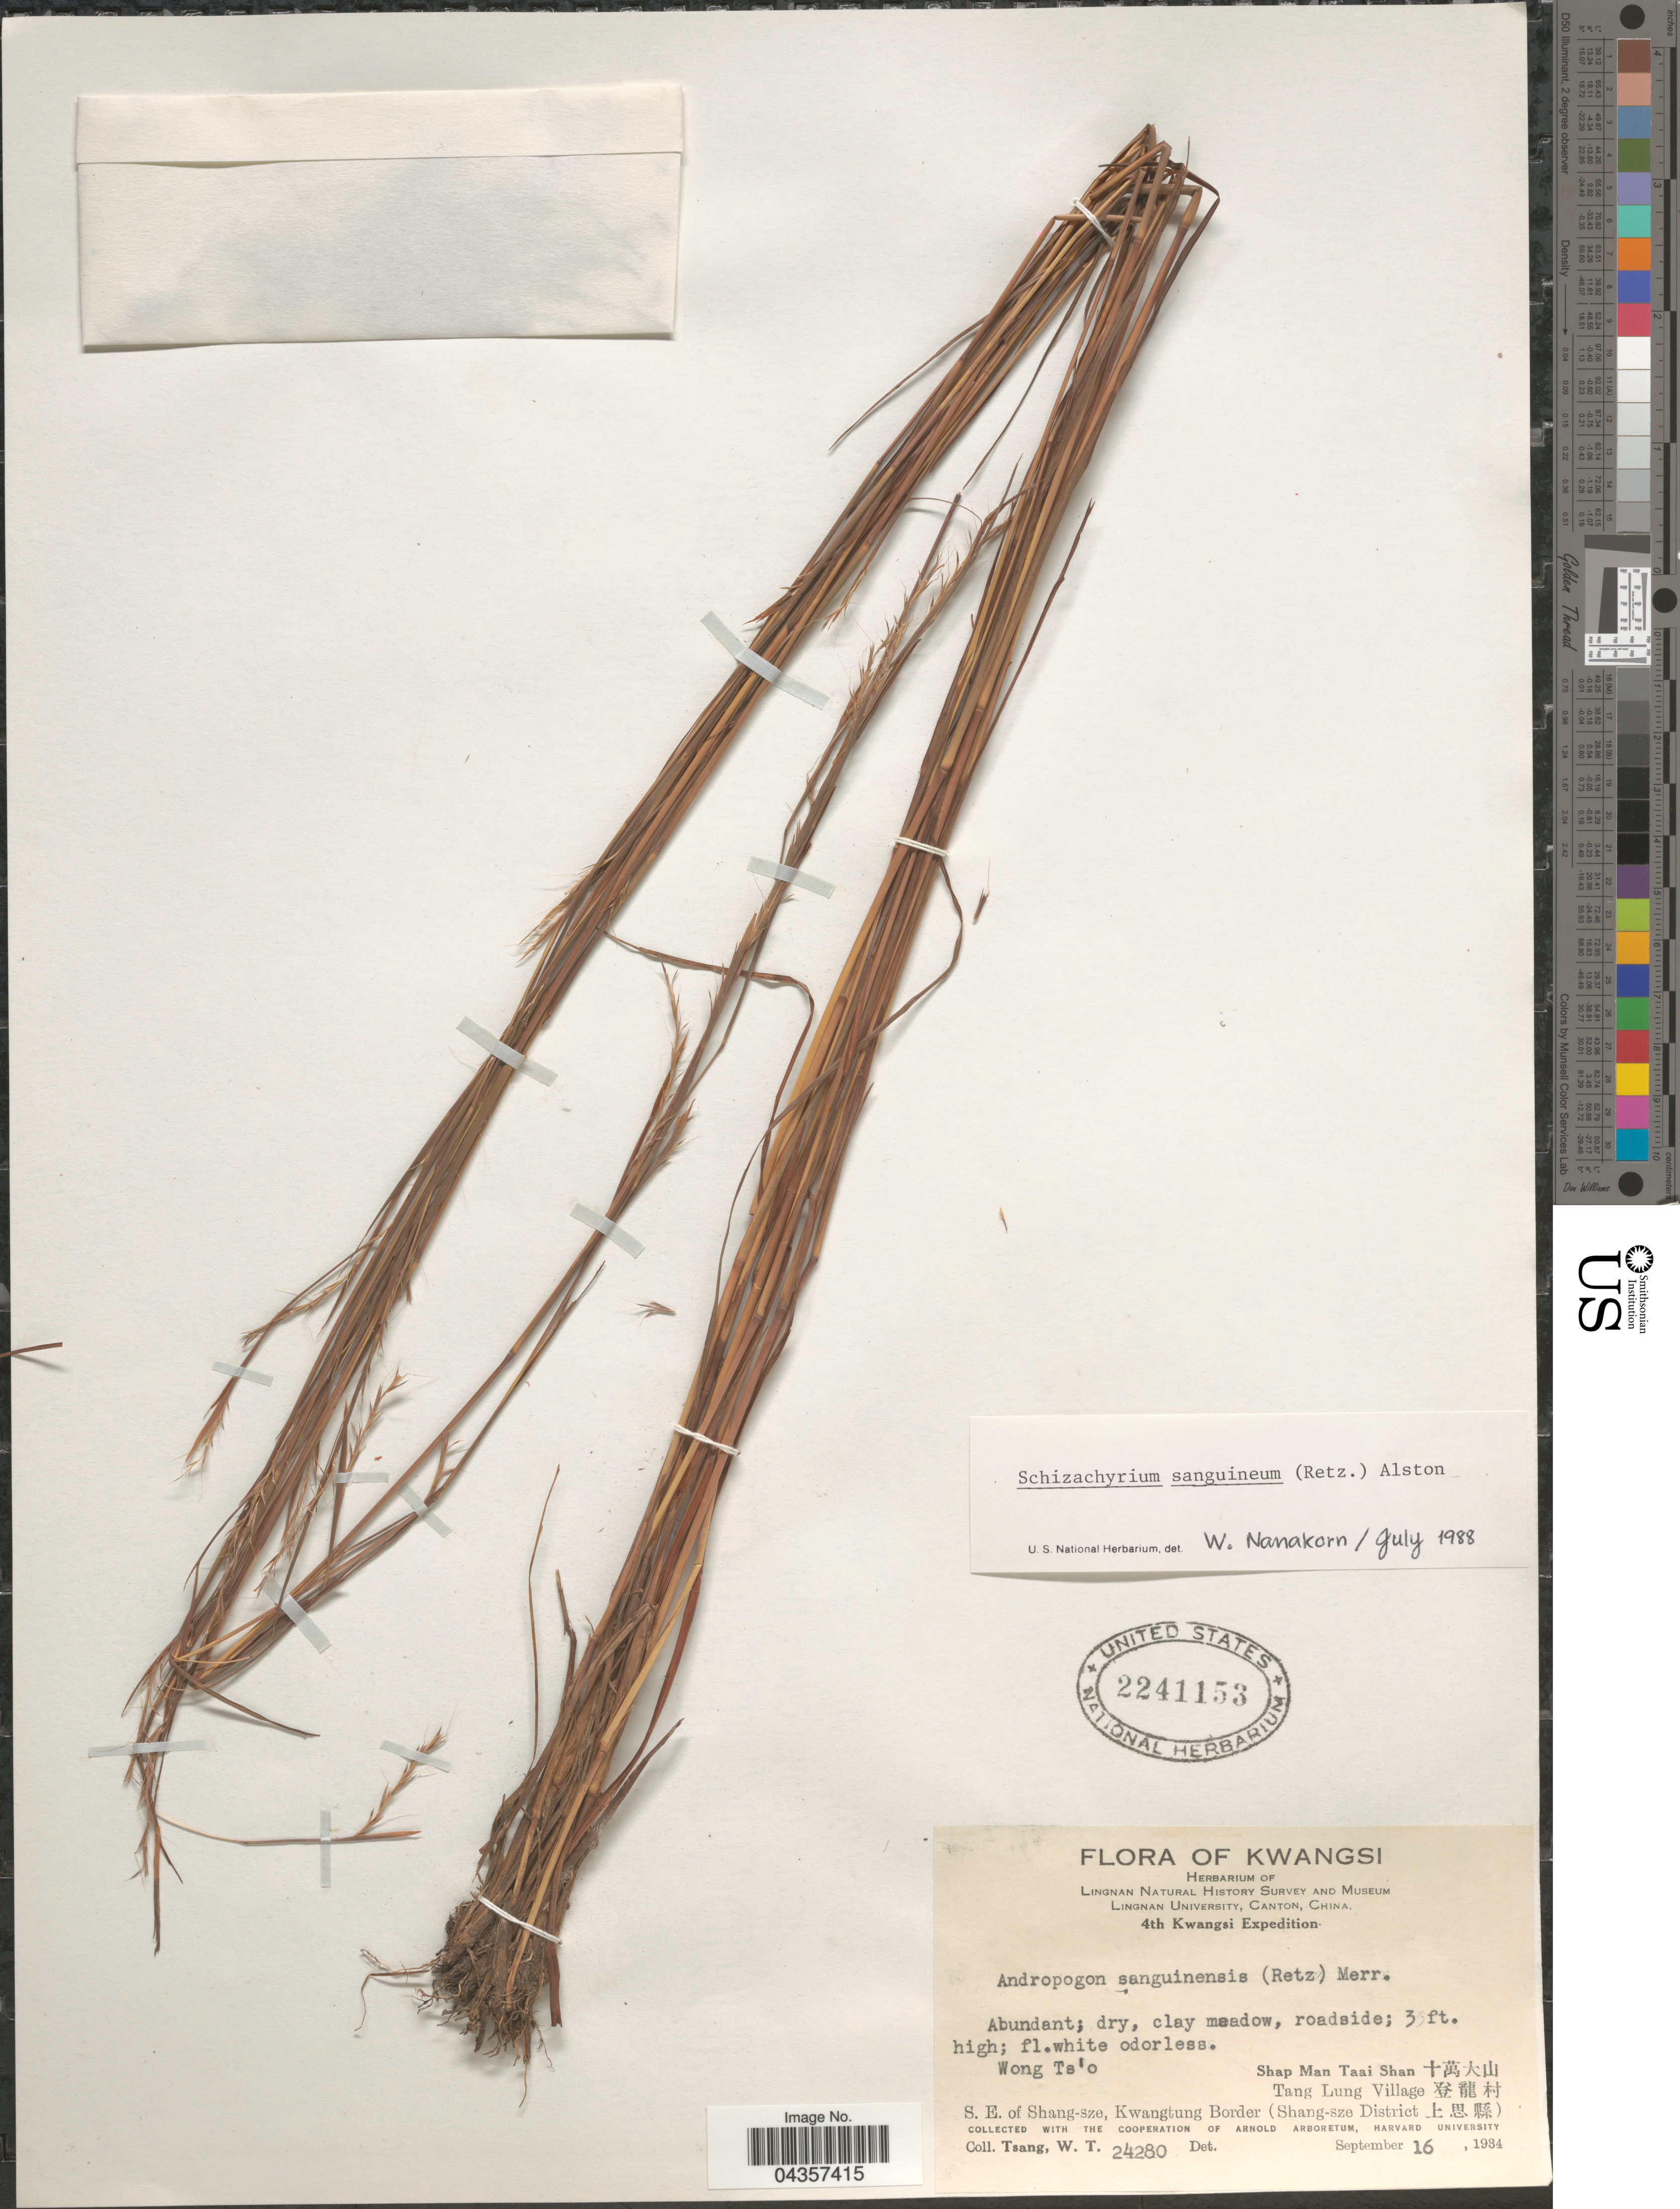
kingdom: Plantae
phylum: Tracheophyta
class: Liliopsida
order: Poales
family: Poaceae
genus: Schizachyrium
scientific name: Schizachyrium sanguineum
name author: (Retz.) Alston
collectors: W. T. Tsang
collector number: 24280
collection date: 1934-09-16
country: China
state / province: Guangxi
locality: Kwangsi. Lingnan Natural History Survey. 4th Kwangsi E[Foreign script]pedition. Wong Ts'o. Shap Man Taai Shan [Foreign script] Tang Lung Village [Foreign script] S.E. of Shang-sze, Kwangtung Border (Shang-sze District [Foreign script]).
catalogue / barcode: US 2241153